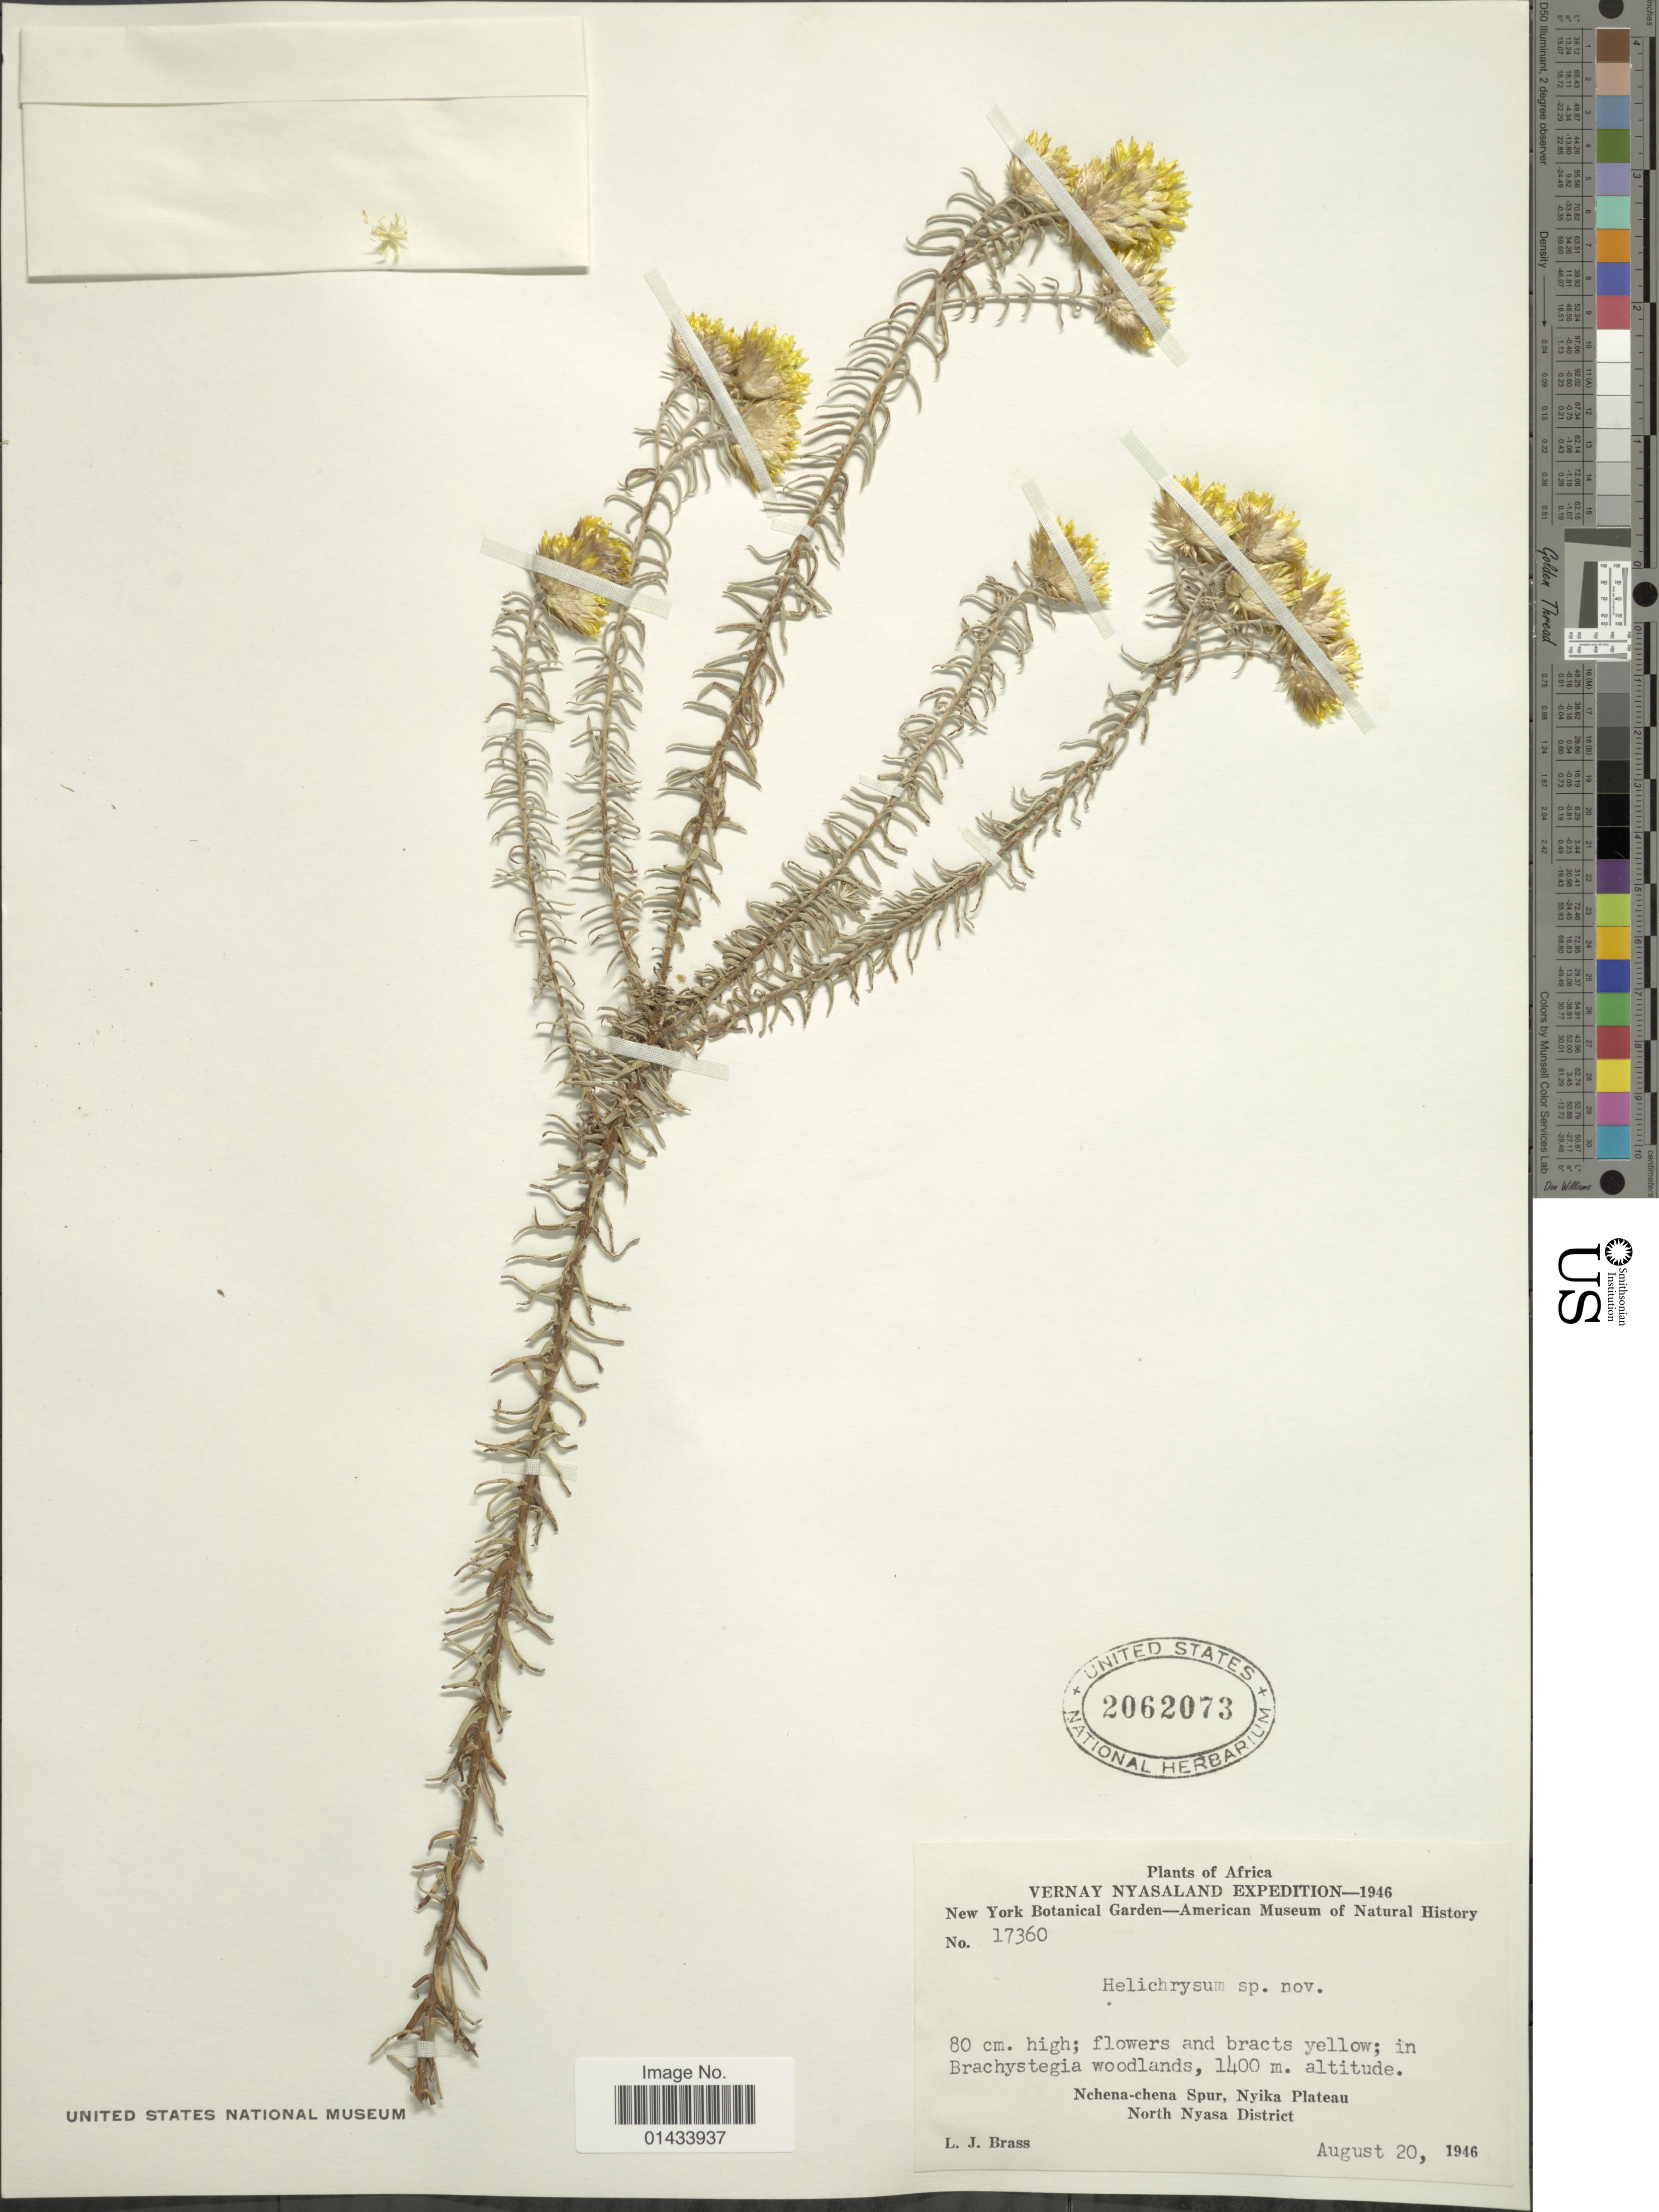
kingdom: Plantae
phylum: Tracheophyta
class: Magnoliopsida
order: Asterales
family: Asteraceae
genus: Helichrysum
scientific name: Helichrysum sp.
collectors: L. J. Brass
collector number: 17360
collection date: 1946-08-20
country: Malawi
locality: Africa, Vernay Nyasaland, Brachystegia woodlands, Nchena-chena Spur, Nyika Plateau, North Nyasa District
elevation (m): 1400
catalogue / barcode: US 2062073